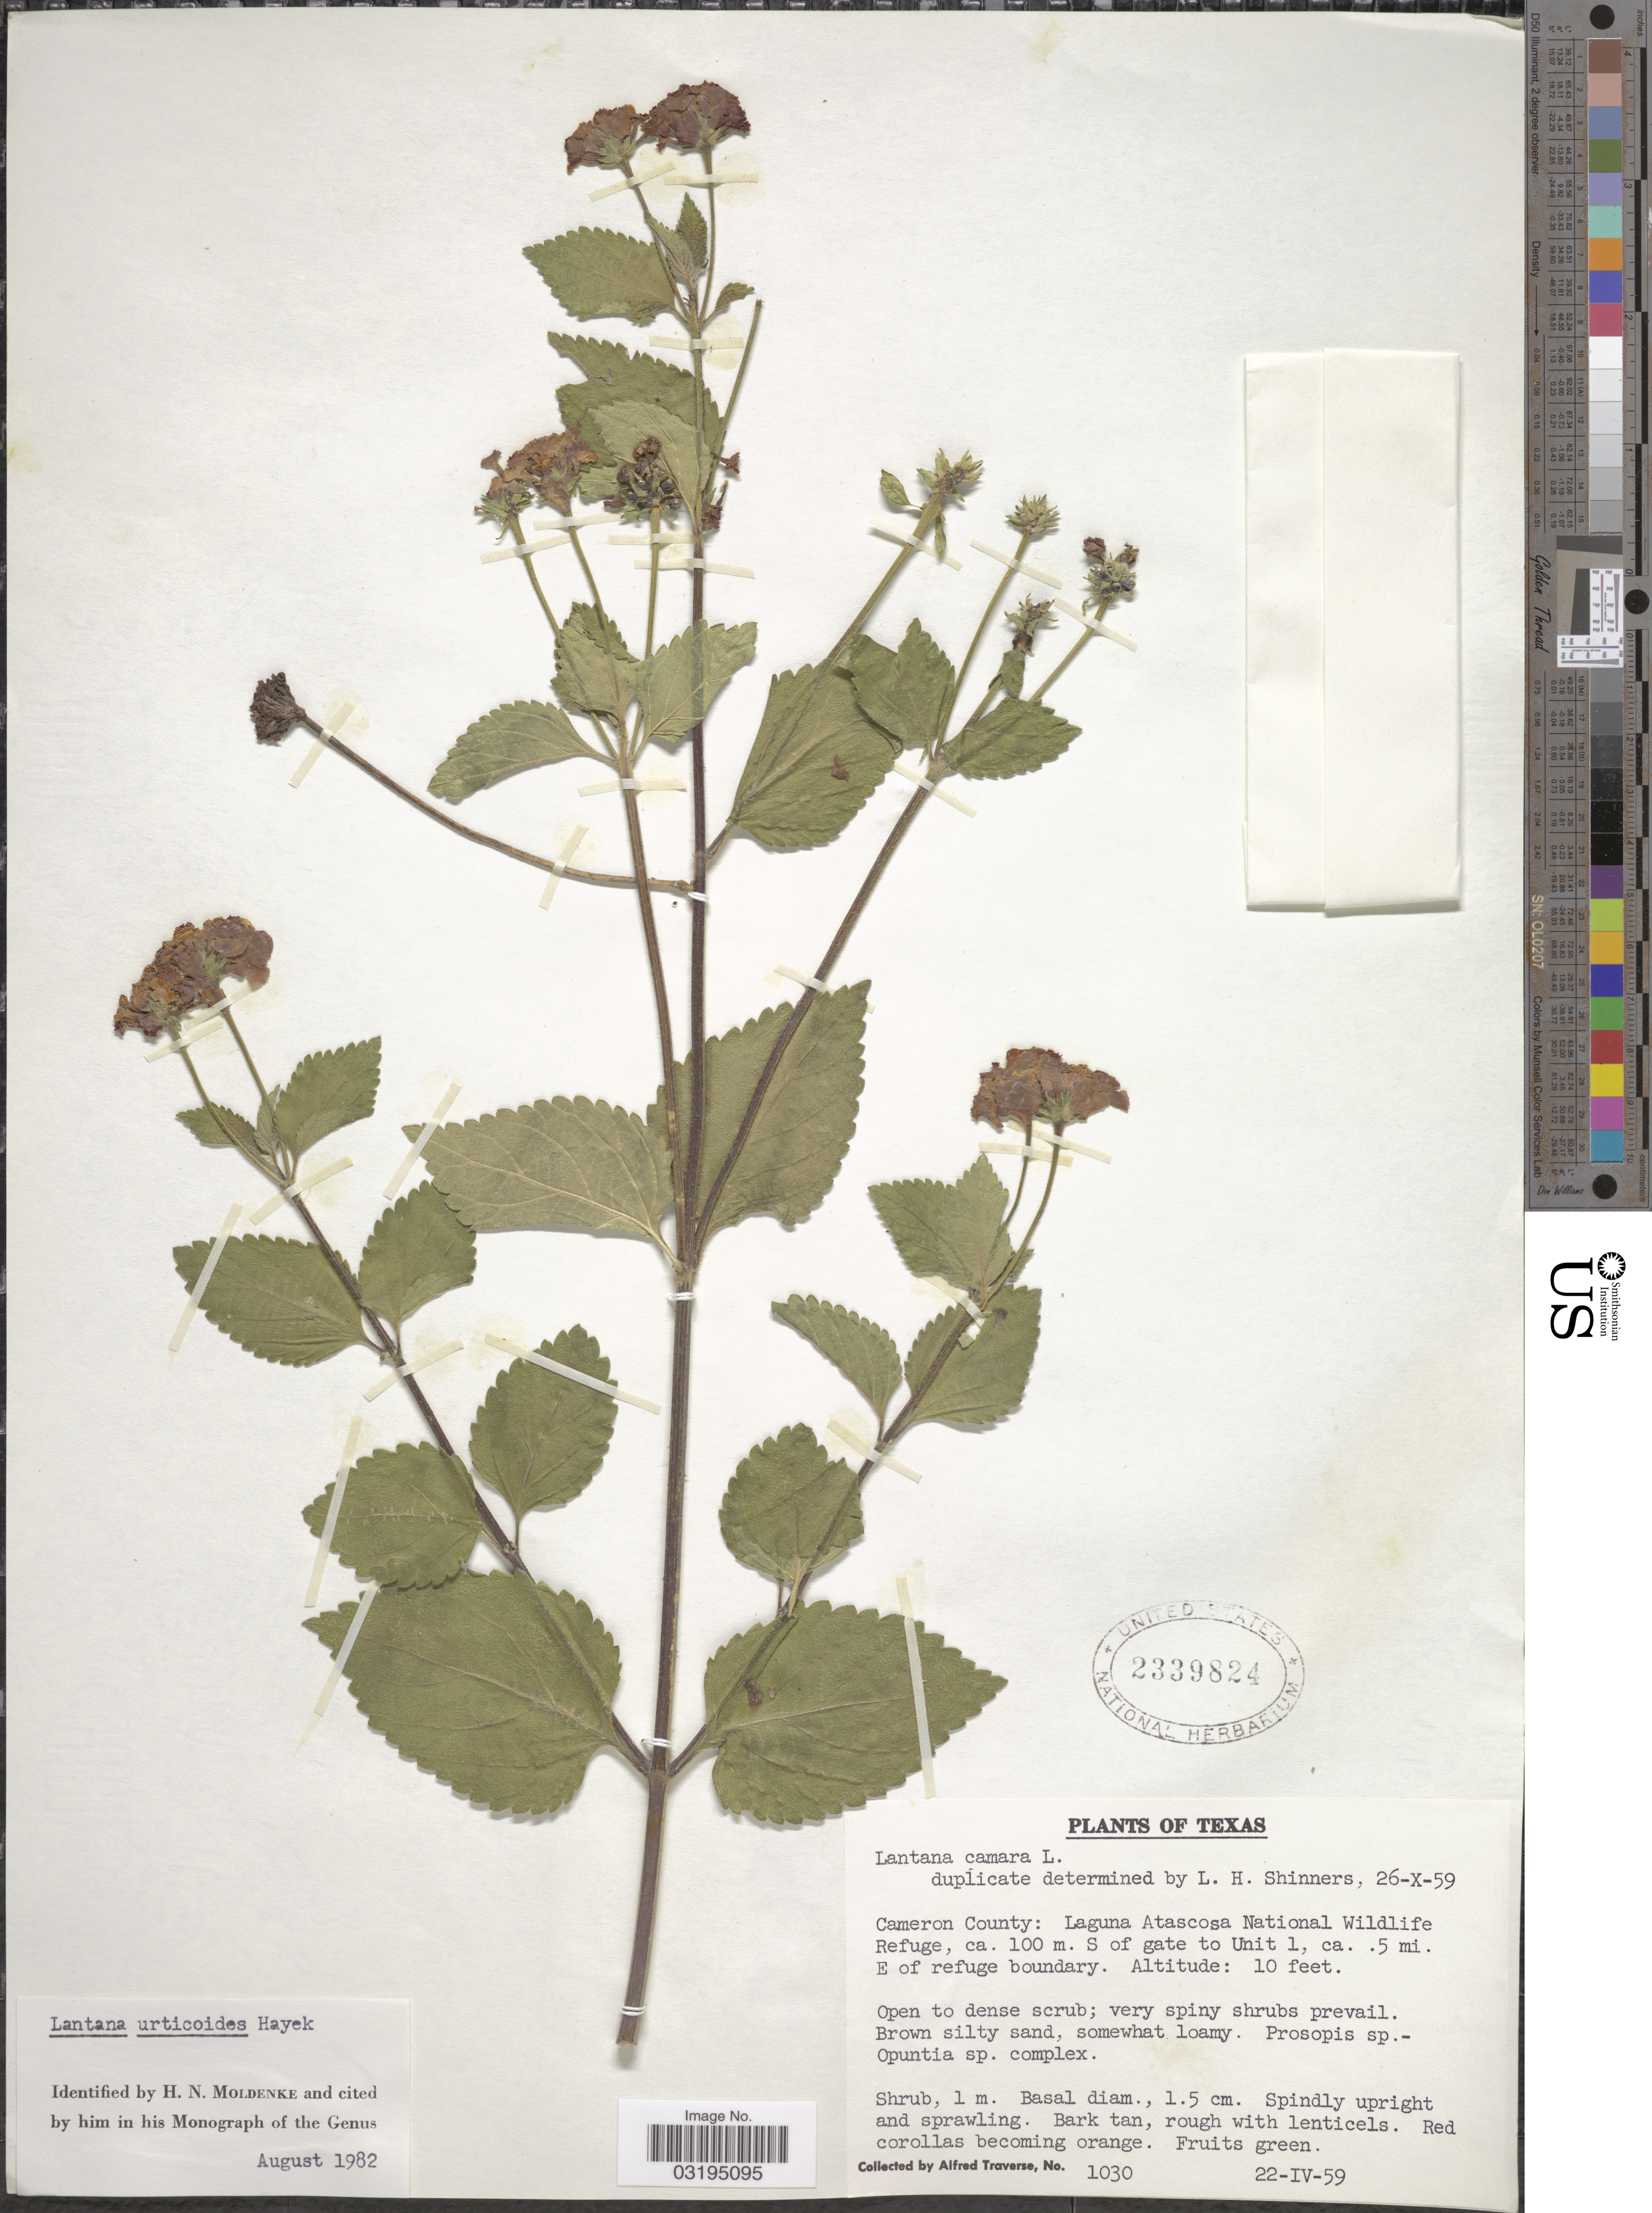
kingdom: Plantae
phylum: Tracheophyta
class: Magnoliopsida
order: Lamiales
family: Verbenaceae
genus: Lantana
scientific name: Lantana urticoides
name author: Hayek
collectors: A. Traverse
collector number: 1030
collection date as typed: Transcribed d/m/y: 22/4/59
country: United States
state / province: Texas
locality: Cameron County: Laguna Atascosa National Wildlife Refuge, ca. 100 m. S of gate to Unit 1, ca. 5 mi. E of refuge boundary.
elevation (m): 3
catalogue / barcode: US 2339824